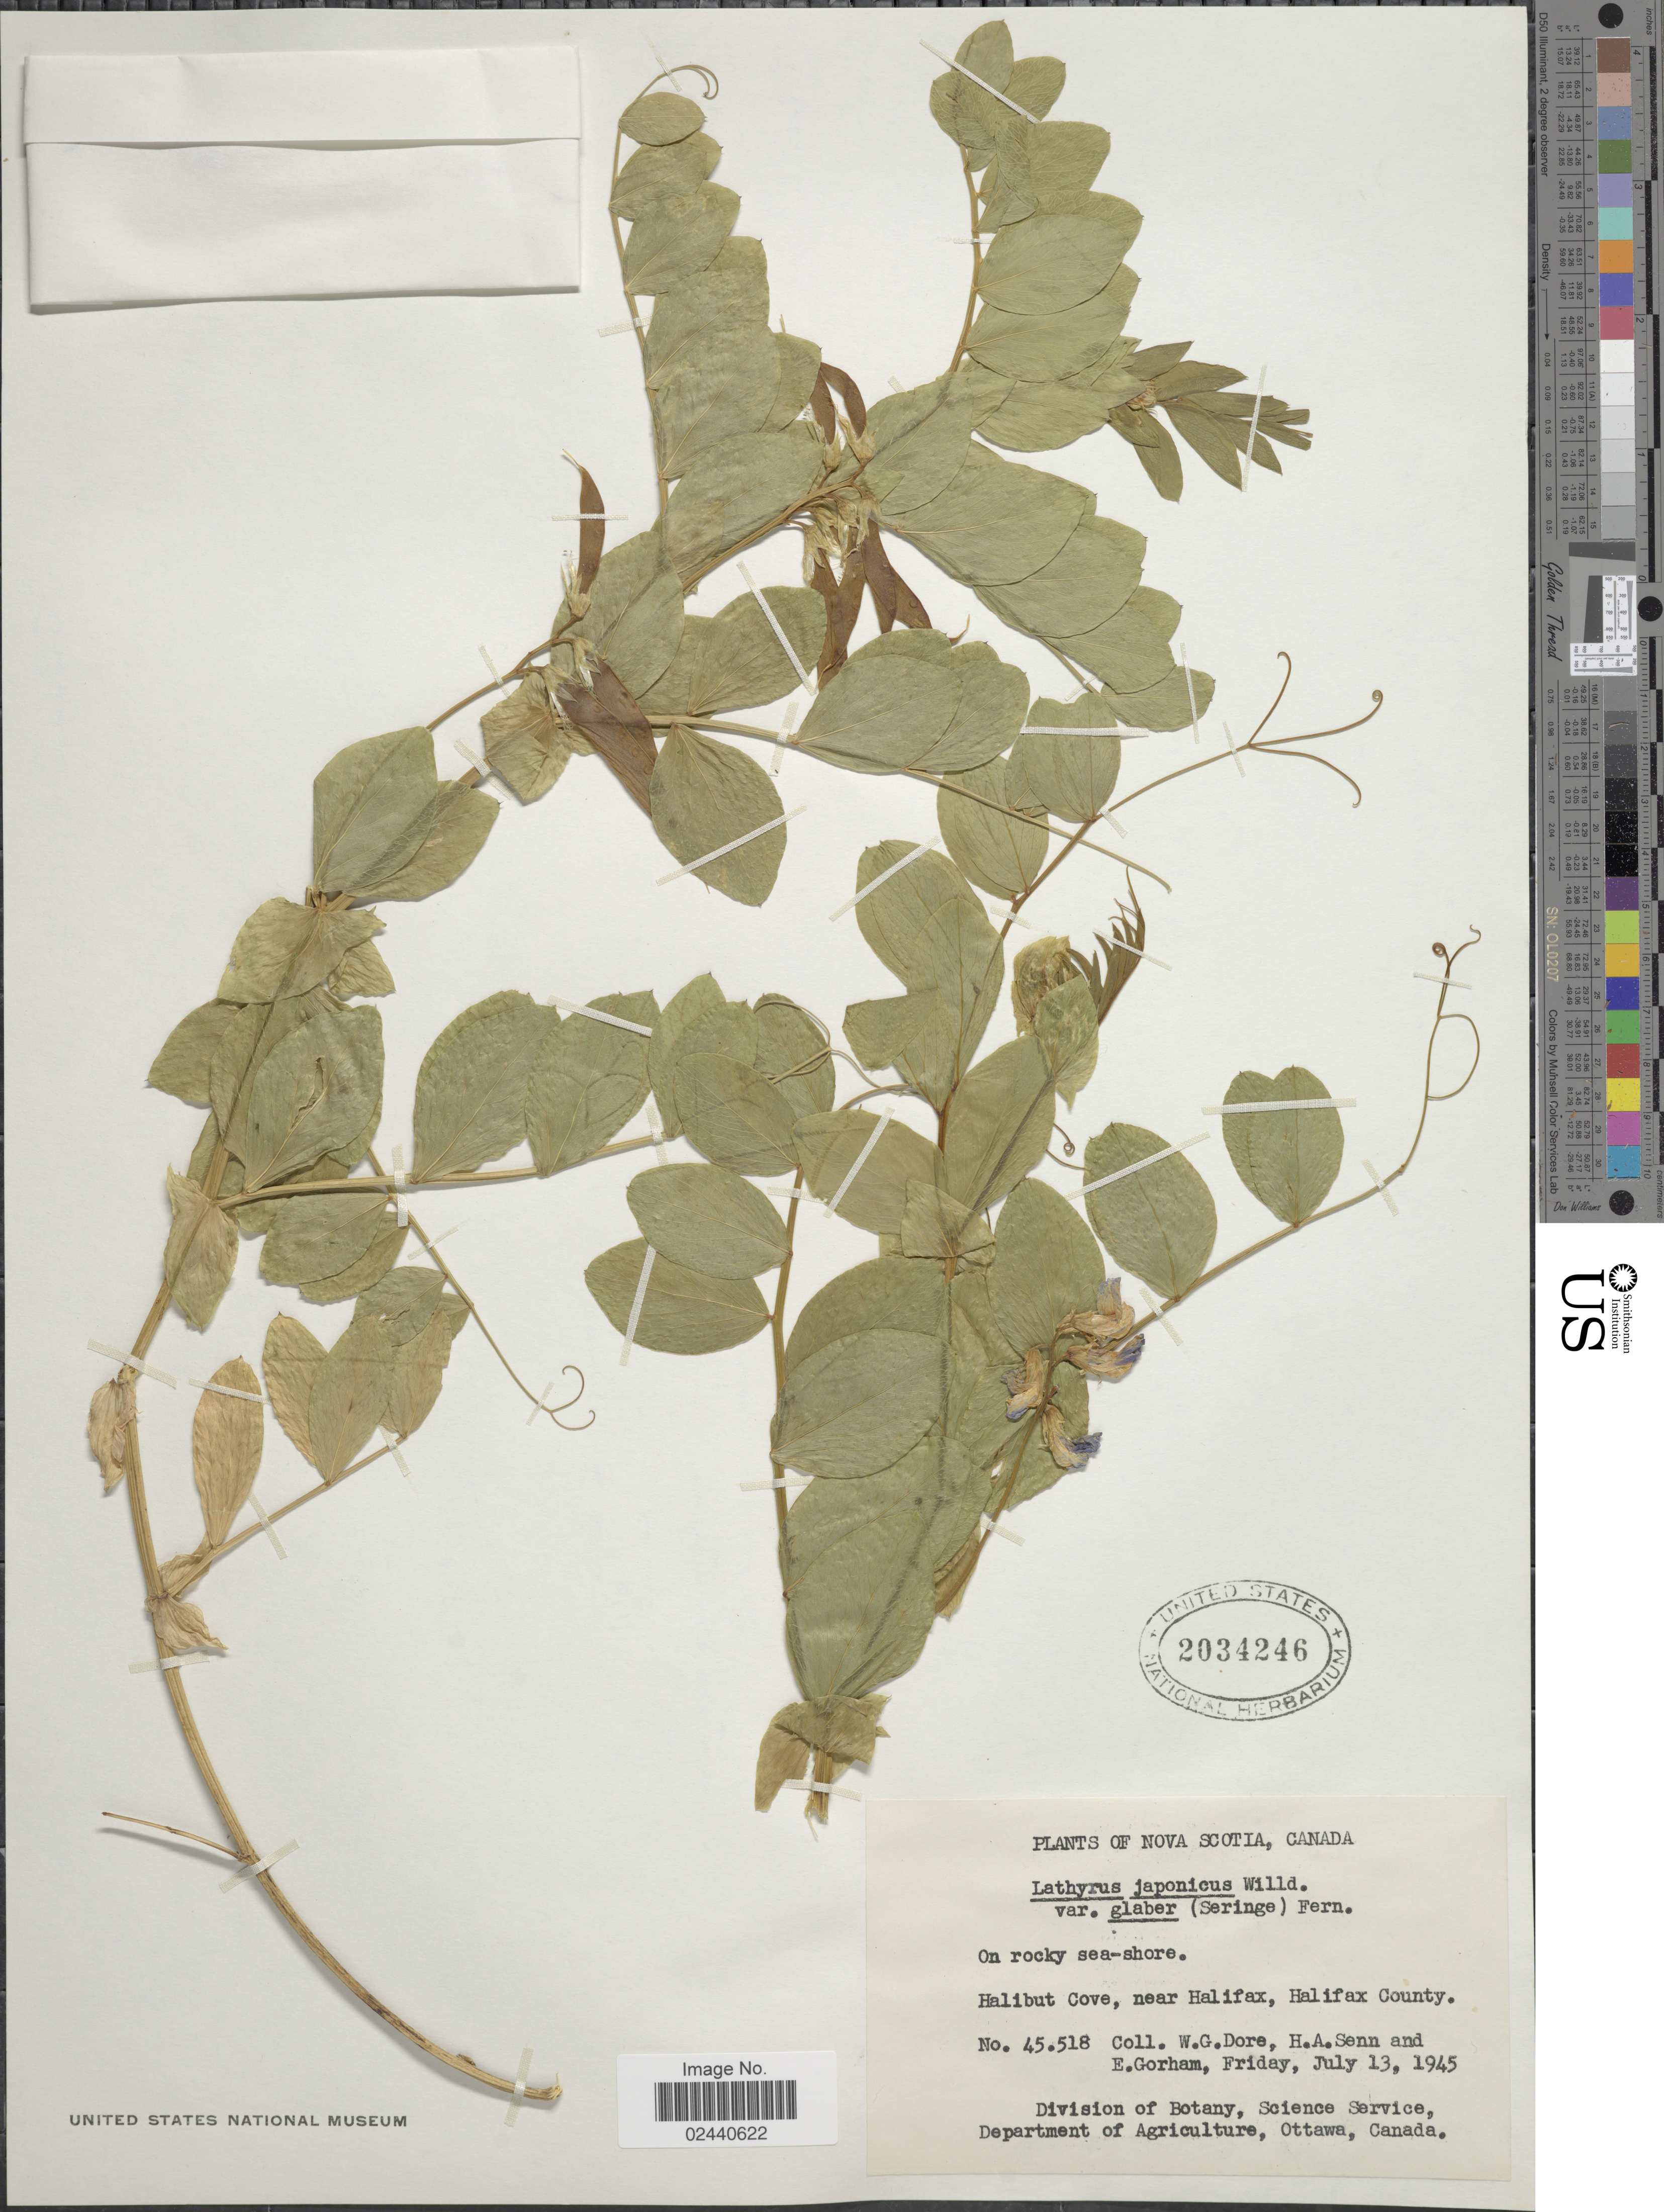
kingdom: Plantae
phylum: Tracheophyta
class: Magnoliopsida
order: Fabales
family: Fabaceae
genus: Lathyrus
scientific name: Lathyrus japonicus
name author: Willd.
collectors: W. Dore, H. Senn & E. Gorham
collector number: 45518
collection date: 1945-07-13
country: Canada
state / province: Nova Scotia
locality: Halibut Cove, near Halifax, Halifax County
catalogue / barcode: US 2034246